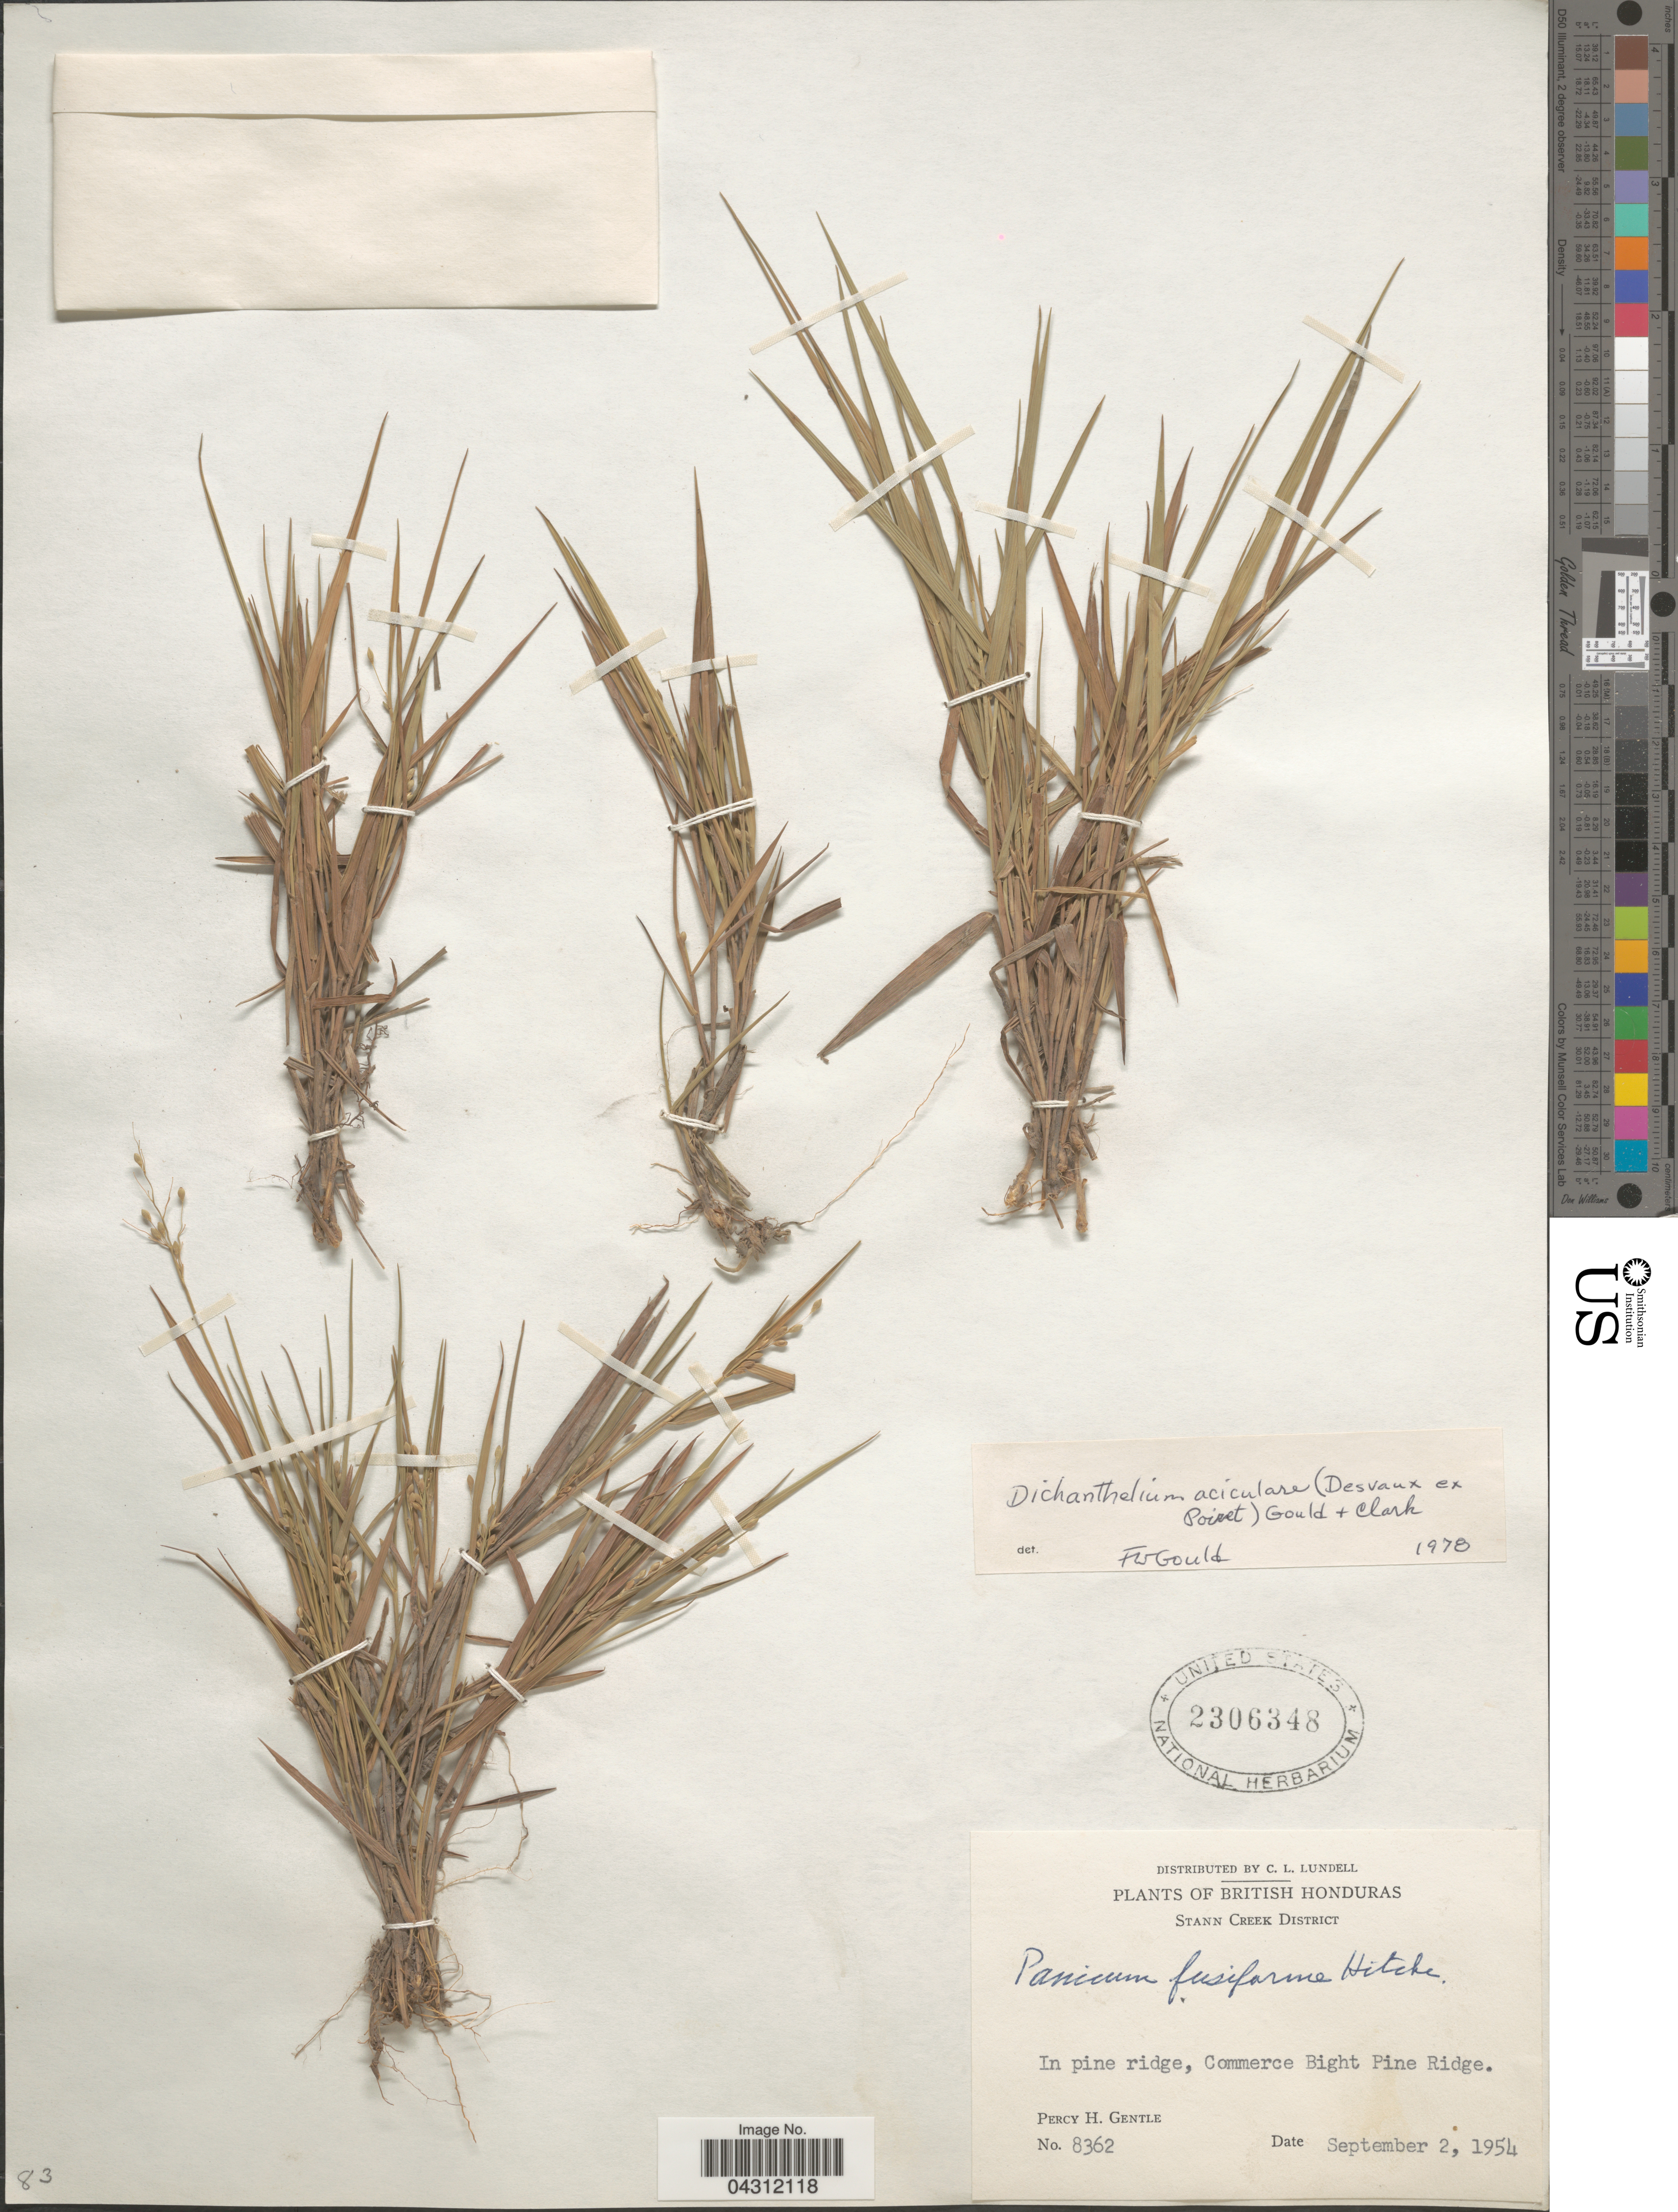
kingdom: Plantae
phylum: Tracheophyta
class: Liliopsida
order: Poales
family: Poaceae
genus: Dichanthelium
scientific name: Dichanthelium aciculare var. ramosum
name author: (Griseb.) Davidse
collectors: P. H. Gentle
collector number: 8362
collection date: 1954-09-02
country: Belize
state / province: Stann Creek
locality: British Honduras. Stann Creek District. In pine ridge, Commerce Bight Pine Ridge.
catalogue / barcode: US 2306348